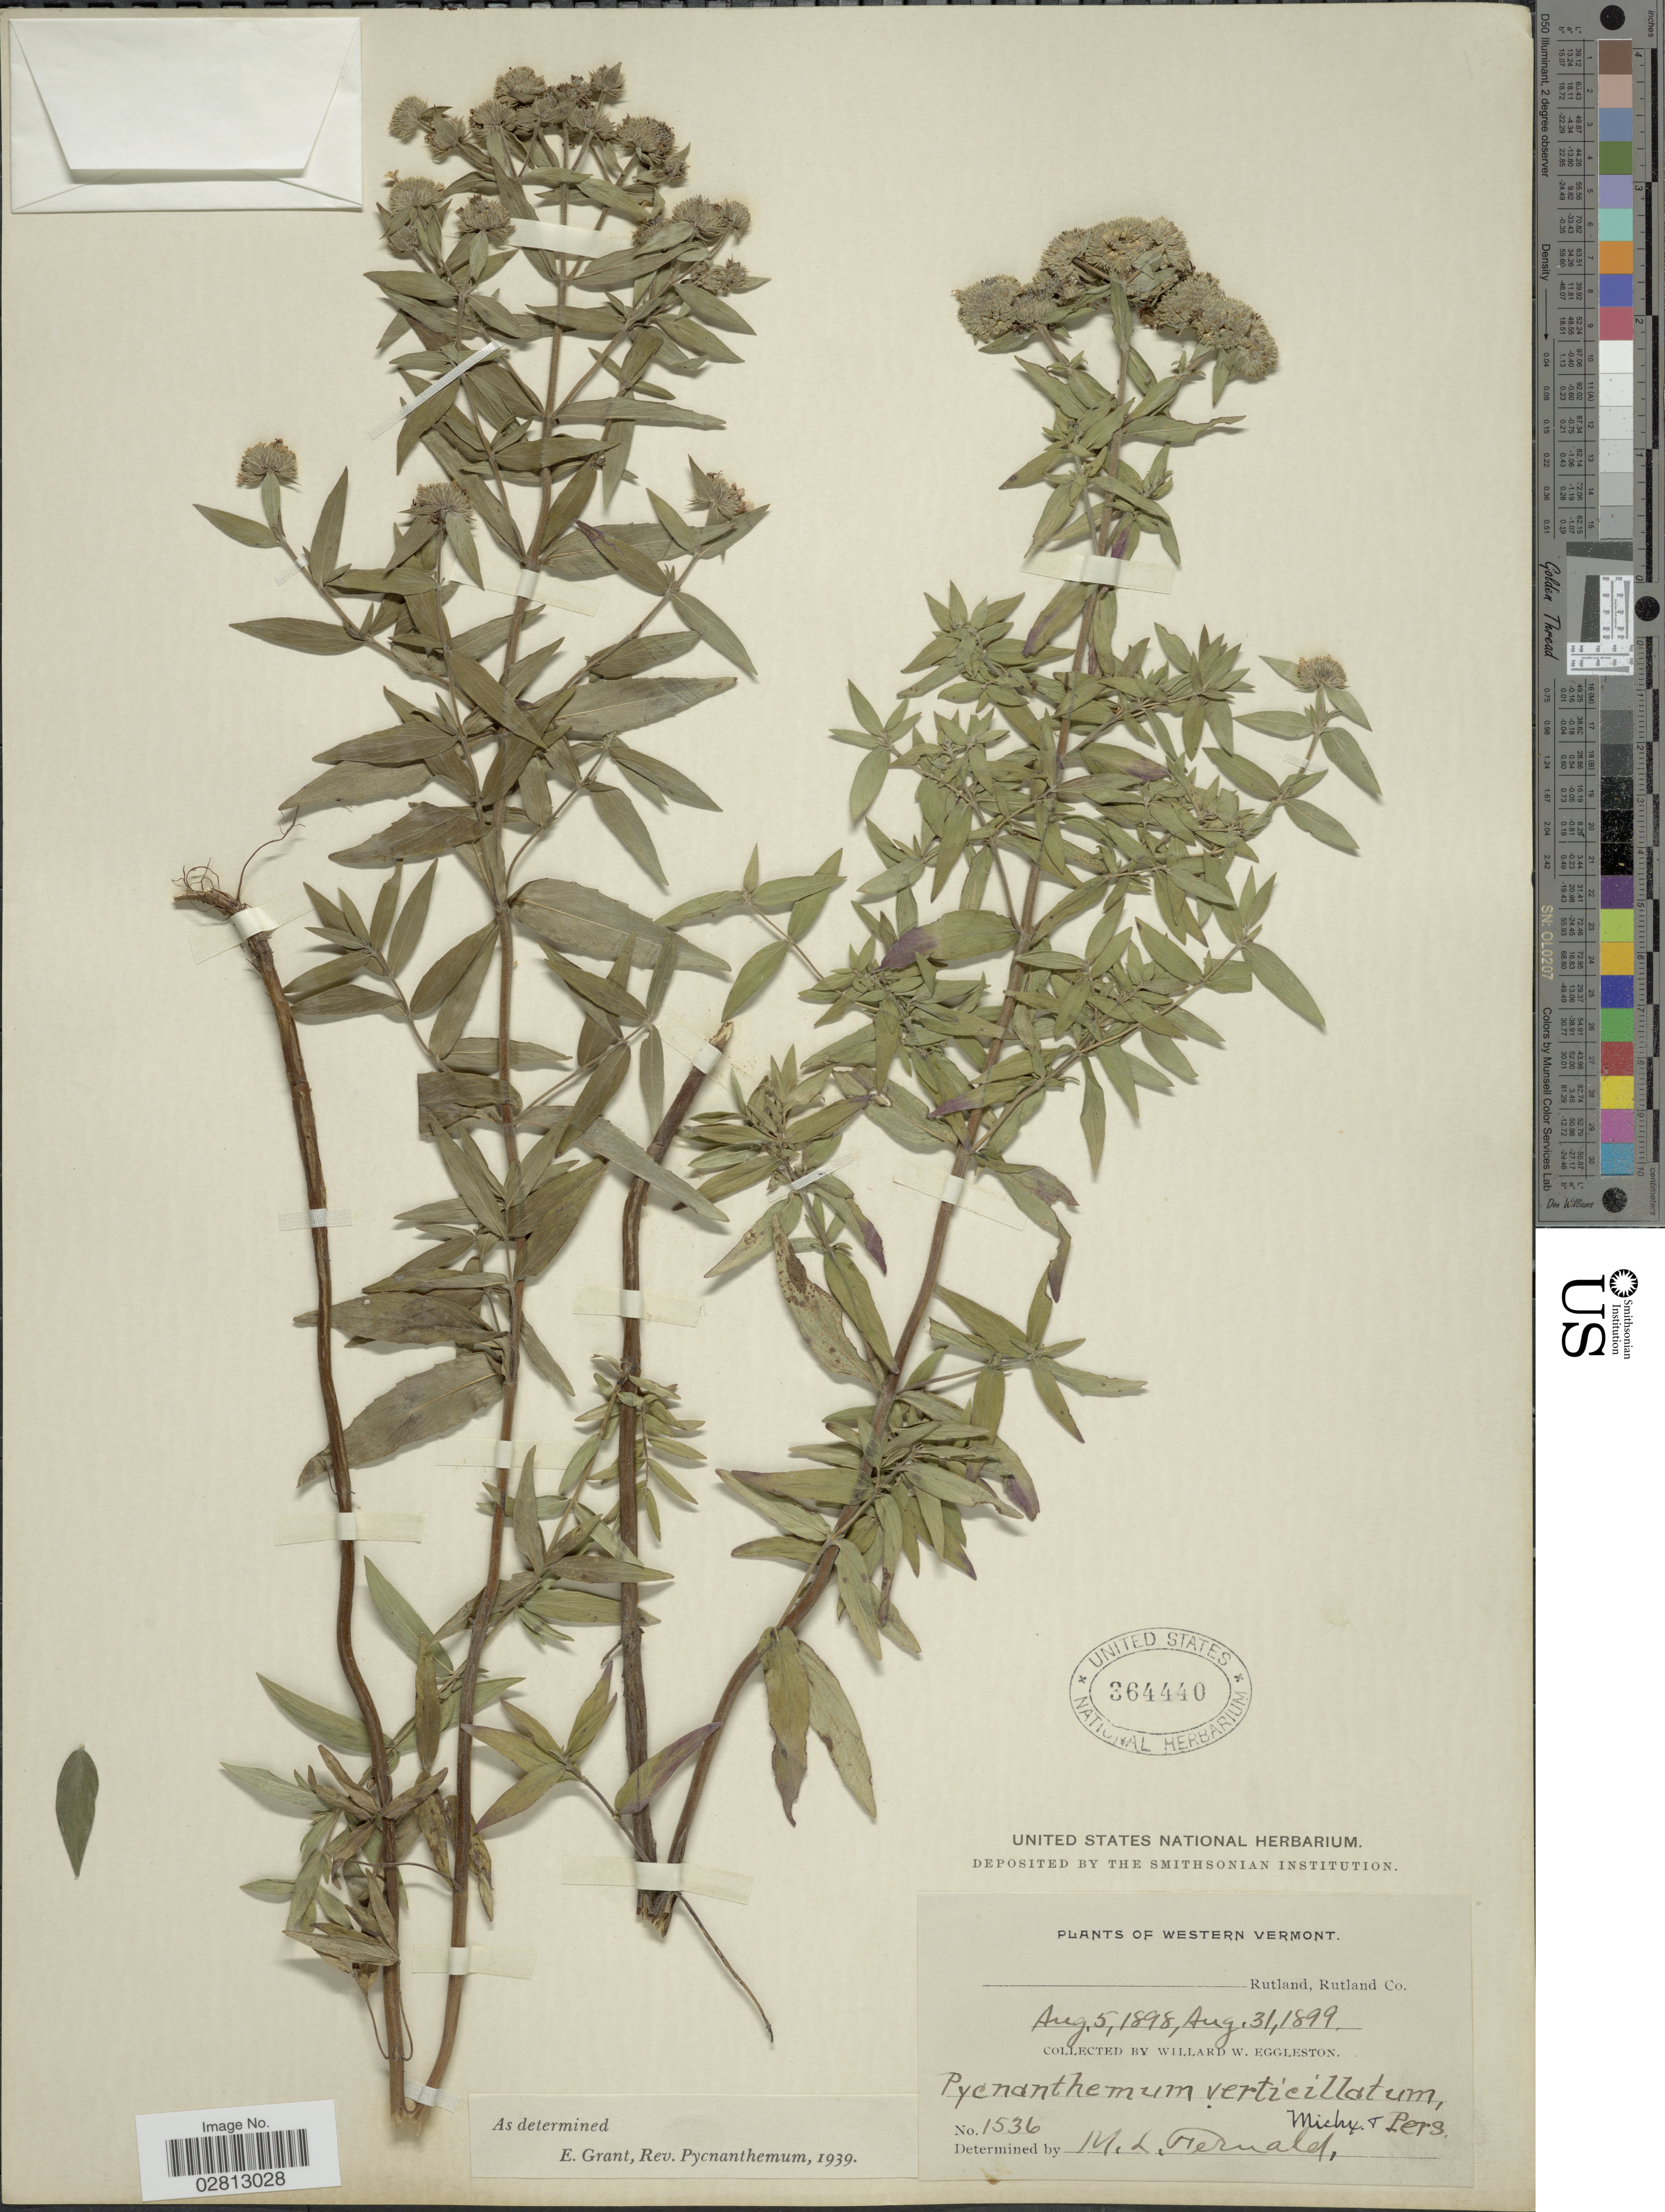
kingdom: Plantae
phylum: Tracheophyta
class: Magnoliopsida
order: Lamiales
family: Lamiaceae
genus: Pycnanthemum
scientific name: Pycnanthemum verticillatum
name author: (Michx.) Pers.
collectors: W. W. Eggleston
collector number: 1536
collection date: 1899-08-31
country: United States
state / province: Vermont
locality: Western Vermont. Rutland, Rutland Co.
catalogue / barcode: US 364440